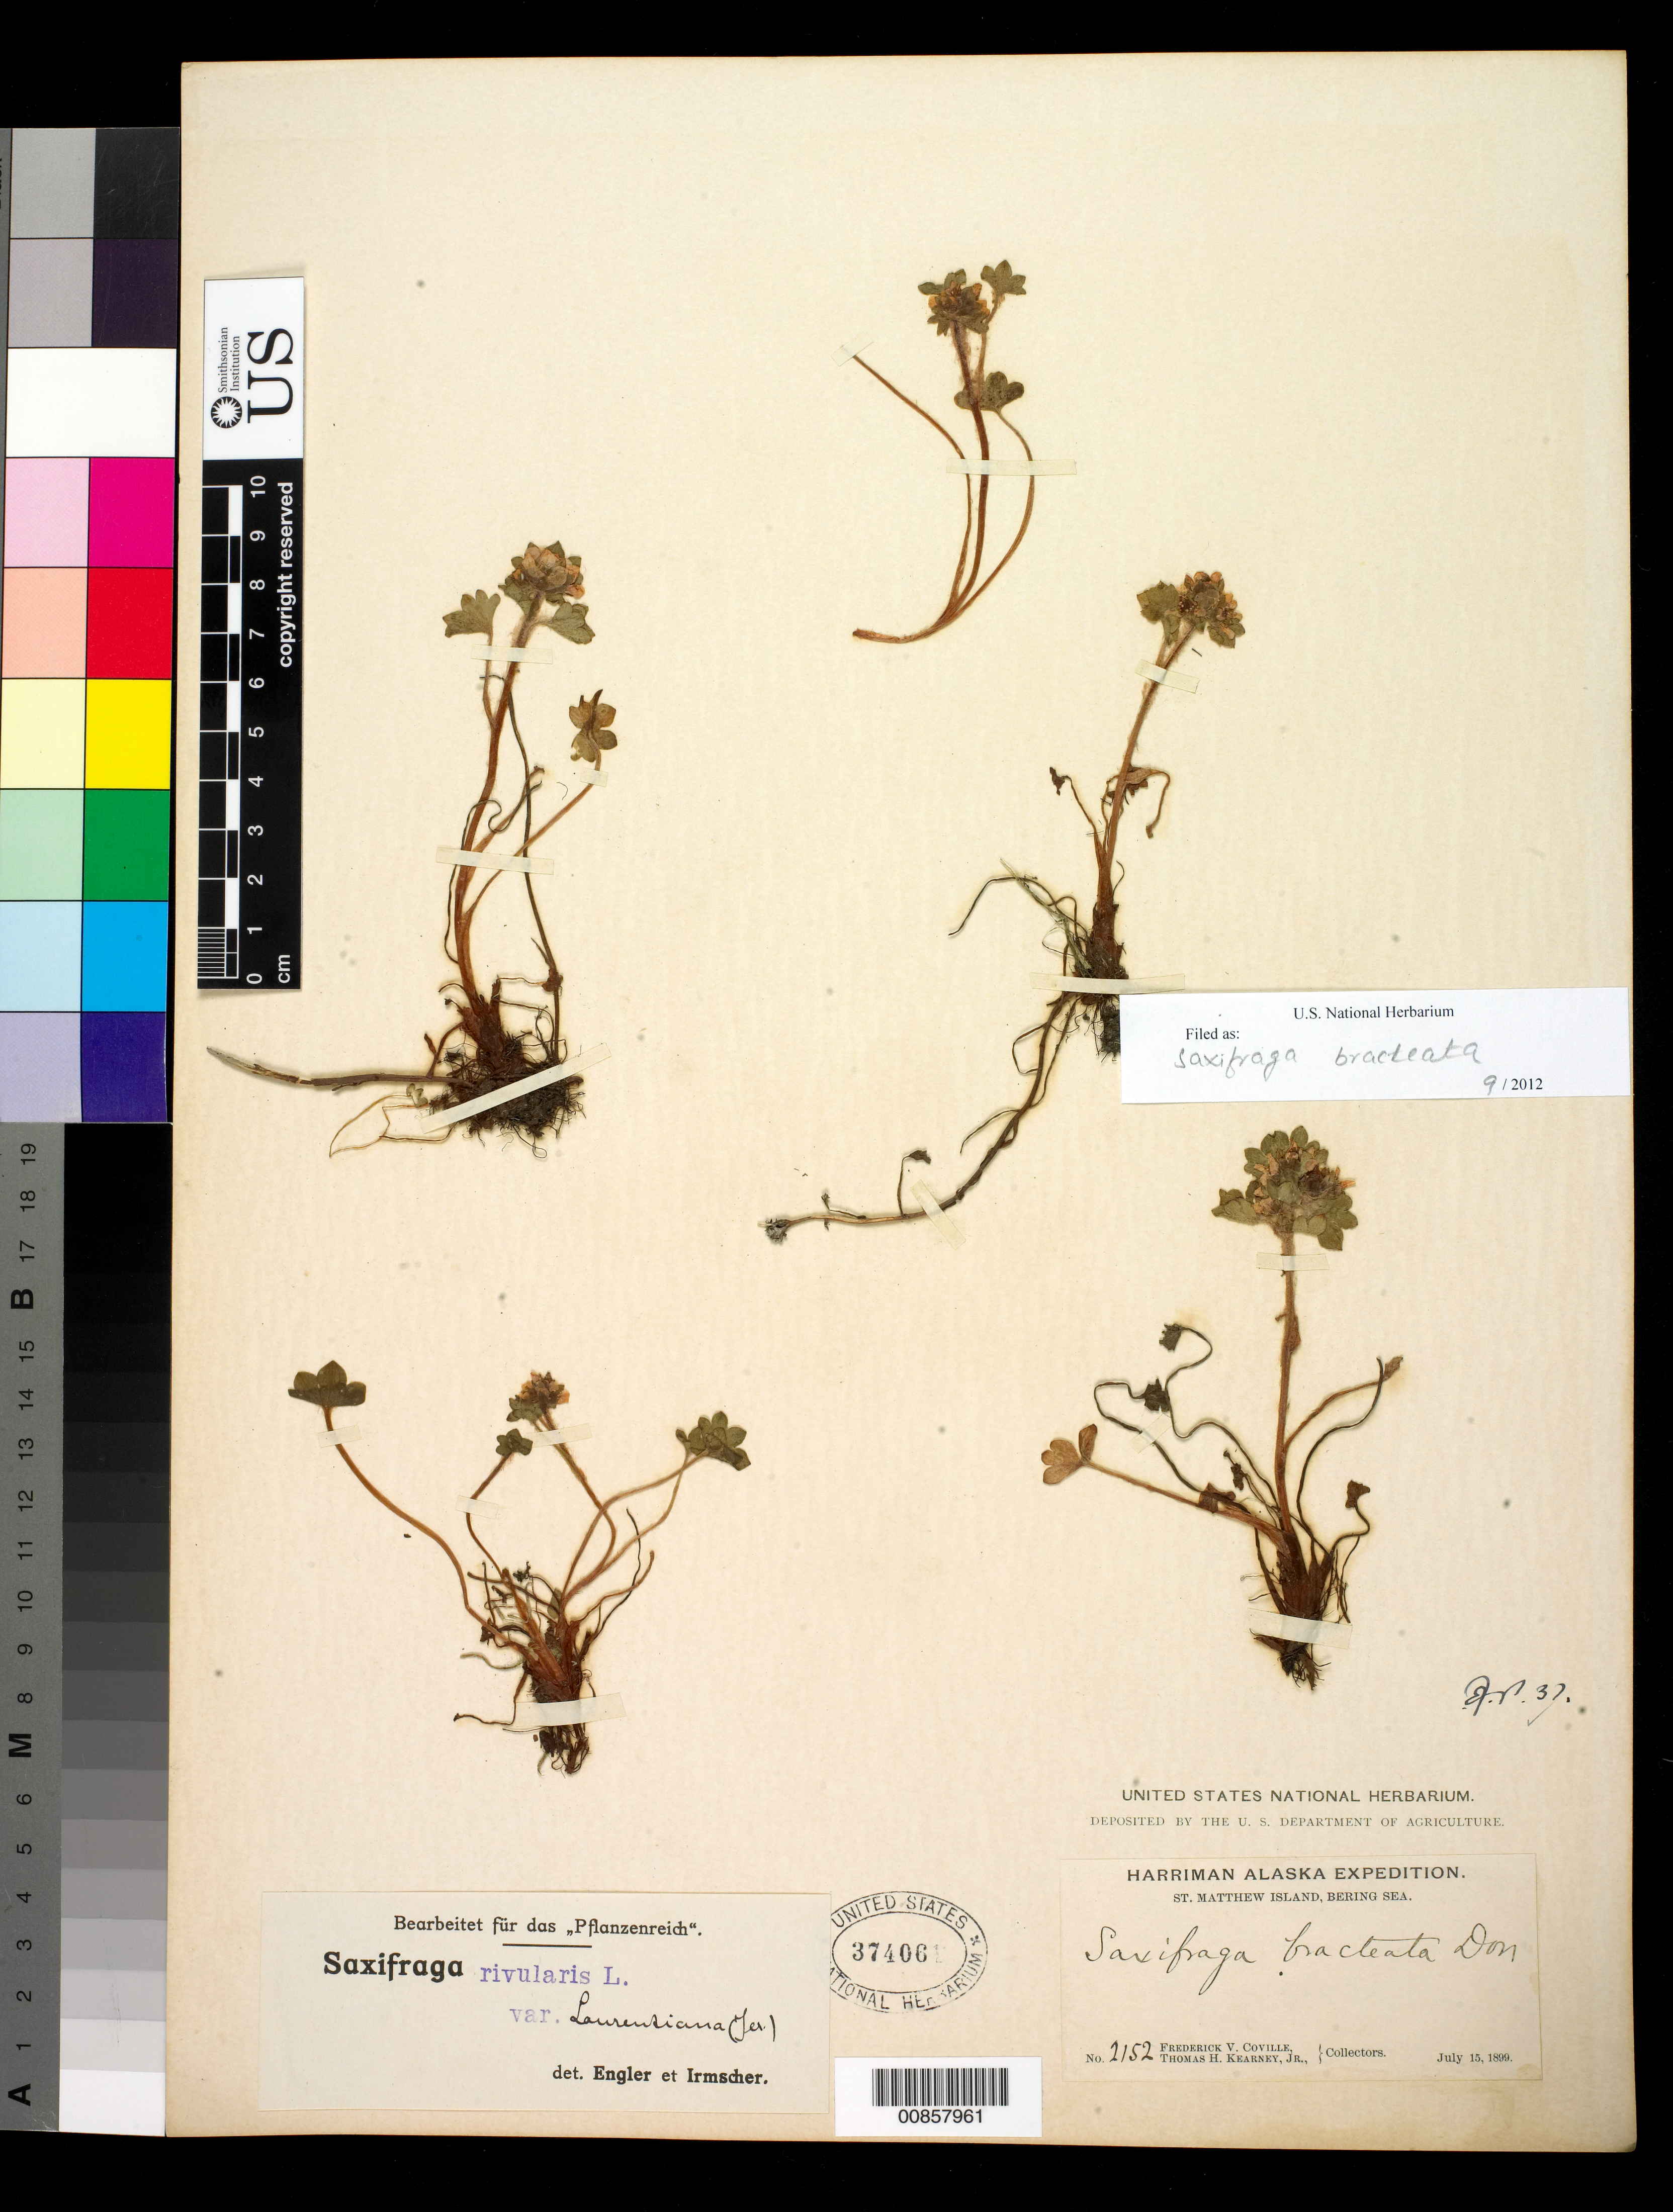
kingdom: Plantae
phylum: Tracheophyta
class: Magnoliopsida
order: Saxifragales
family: Saxifragaceae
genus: Saxifraga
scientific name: Saxifraga bracteata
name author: D. Don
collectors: F. V. Coville & T. H. Kearney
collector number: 2152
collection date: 1899-07-15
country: United States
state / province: Alaska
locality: Bering Sea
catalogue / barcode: US 370461